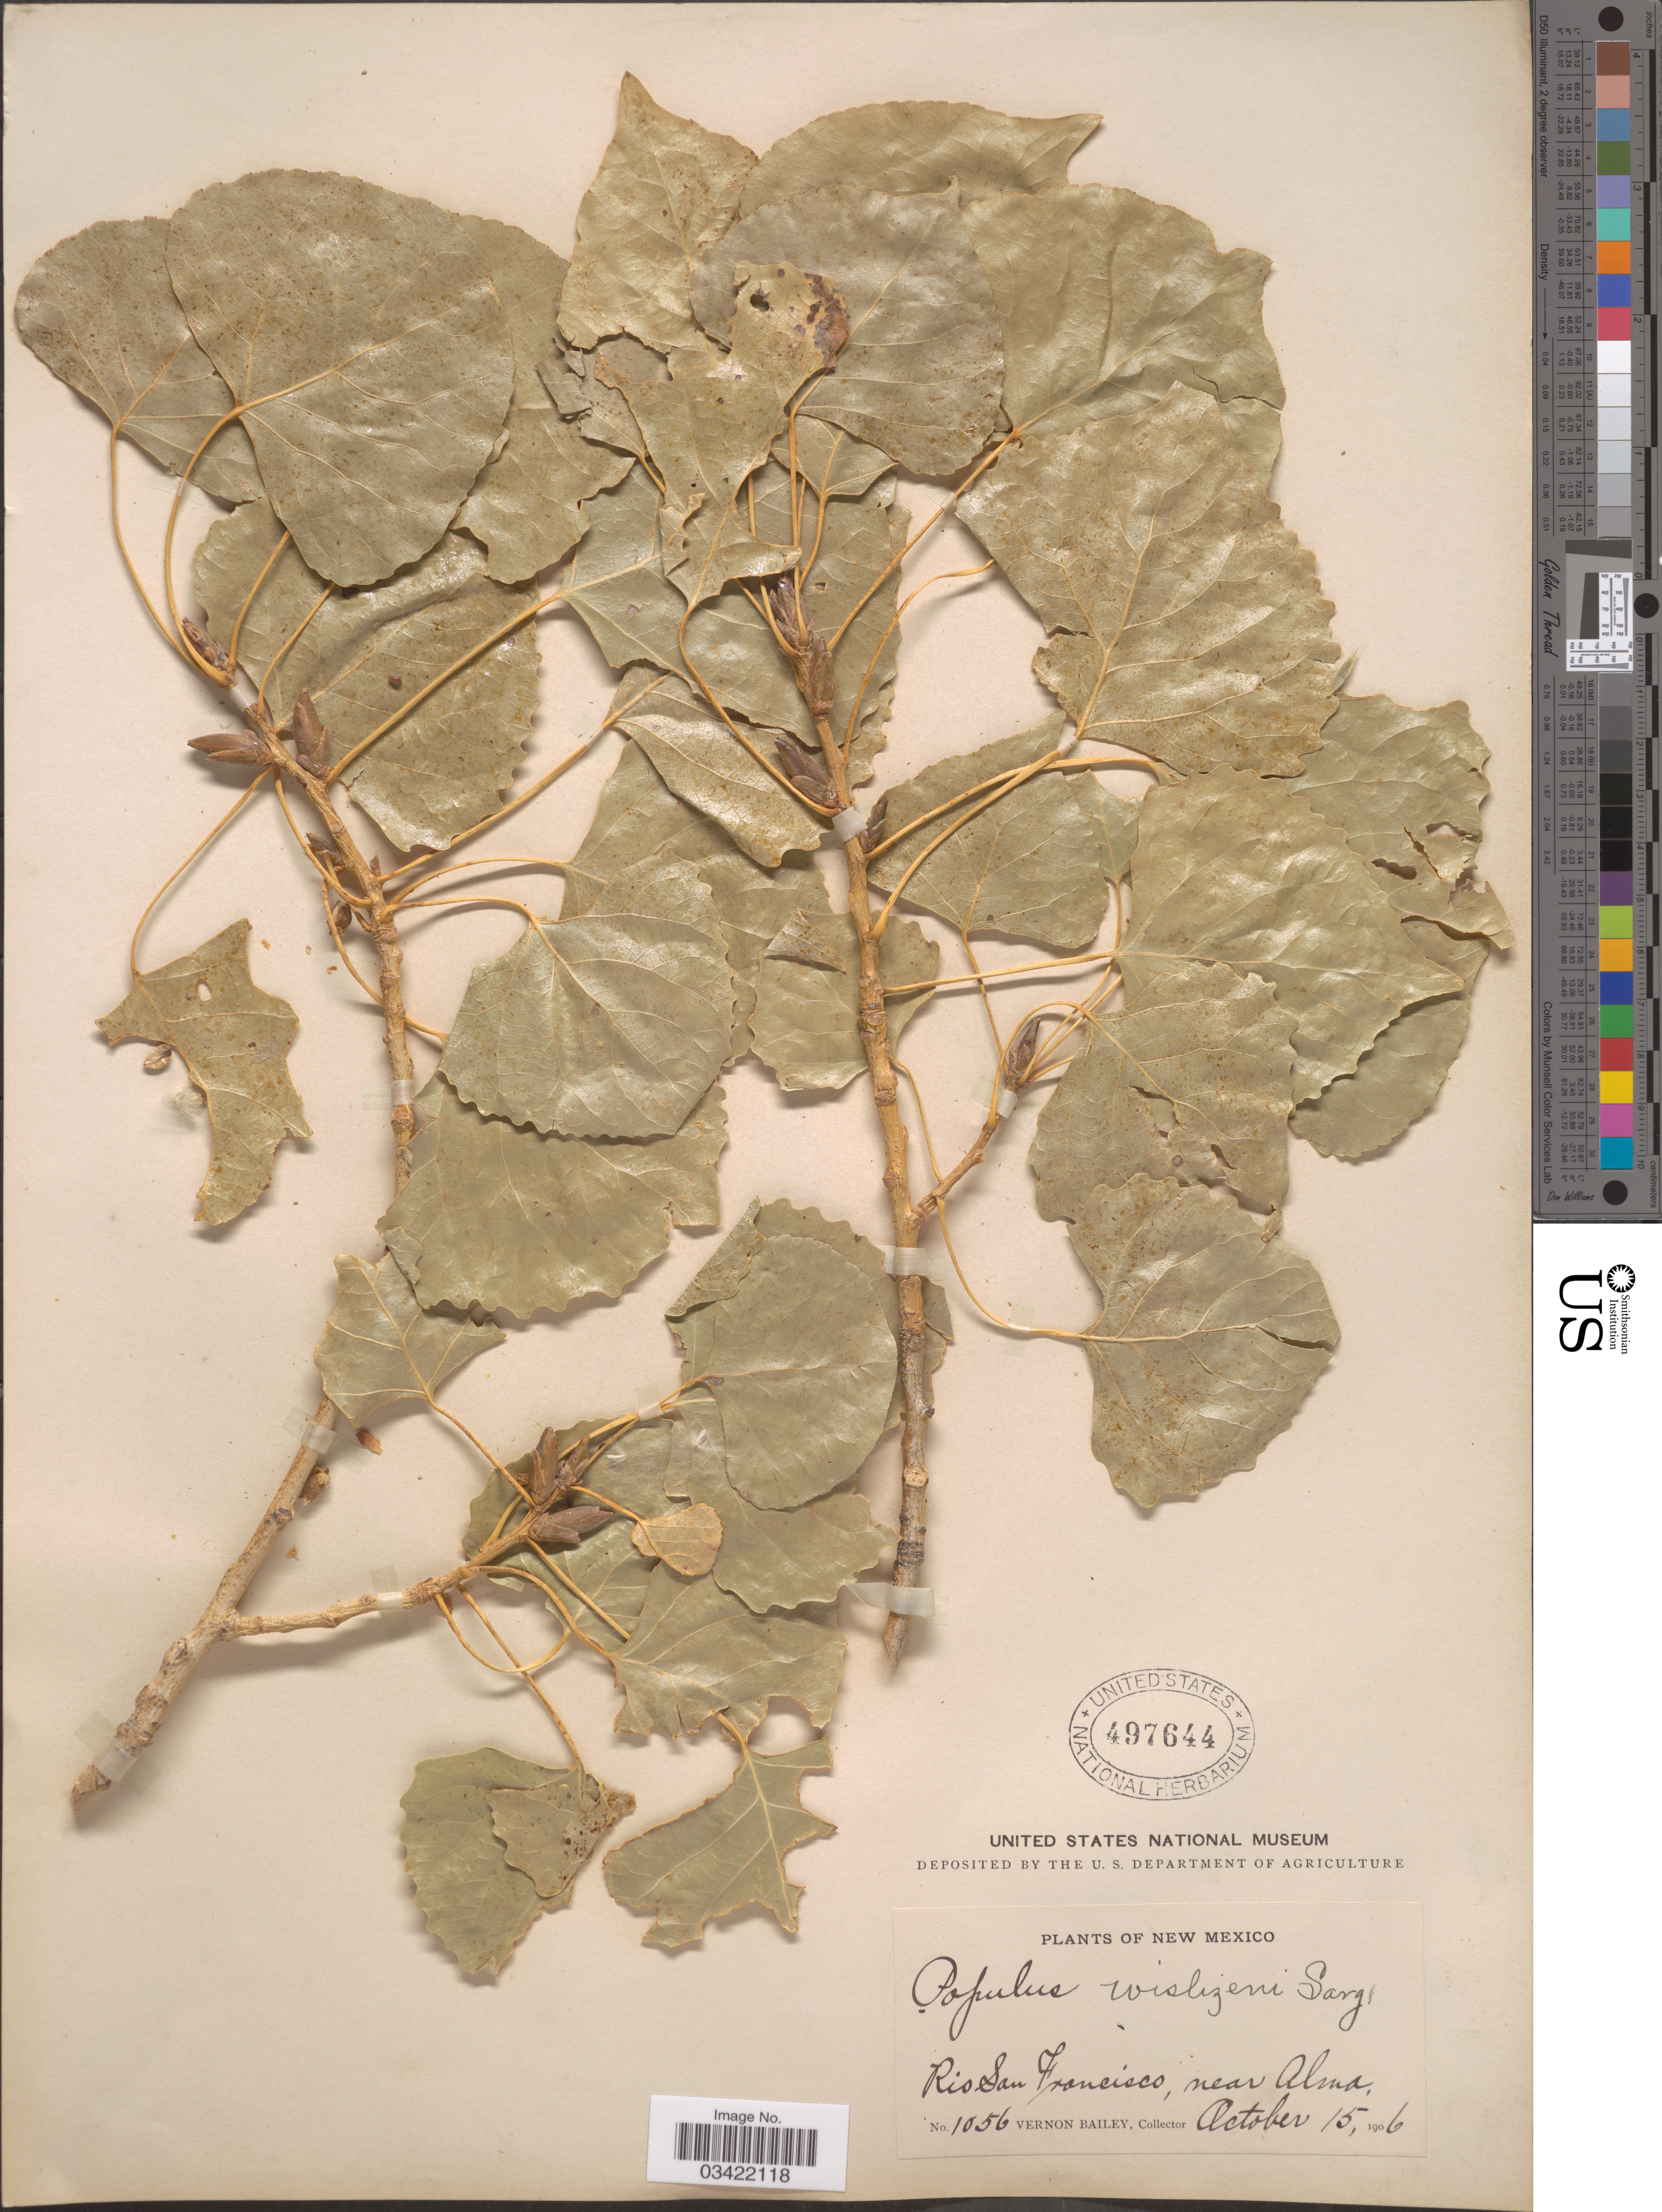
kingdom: Plantae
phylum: Tracheophyta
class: Magnoliopsida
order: Malpighiales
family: Salicaceae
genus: Populus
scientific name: Populus fremontii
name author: S. Watson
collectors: V. O. Bailey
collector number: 1056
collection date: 1906-10-15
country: United States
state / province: New Mexico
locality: Rio San Francisco, near Alma.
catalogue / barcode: US 497644